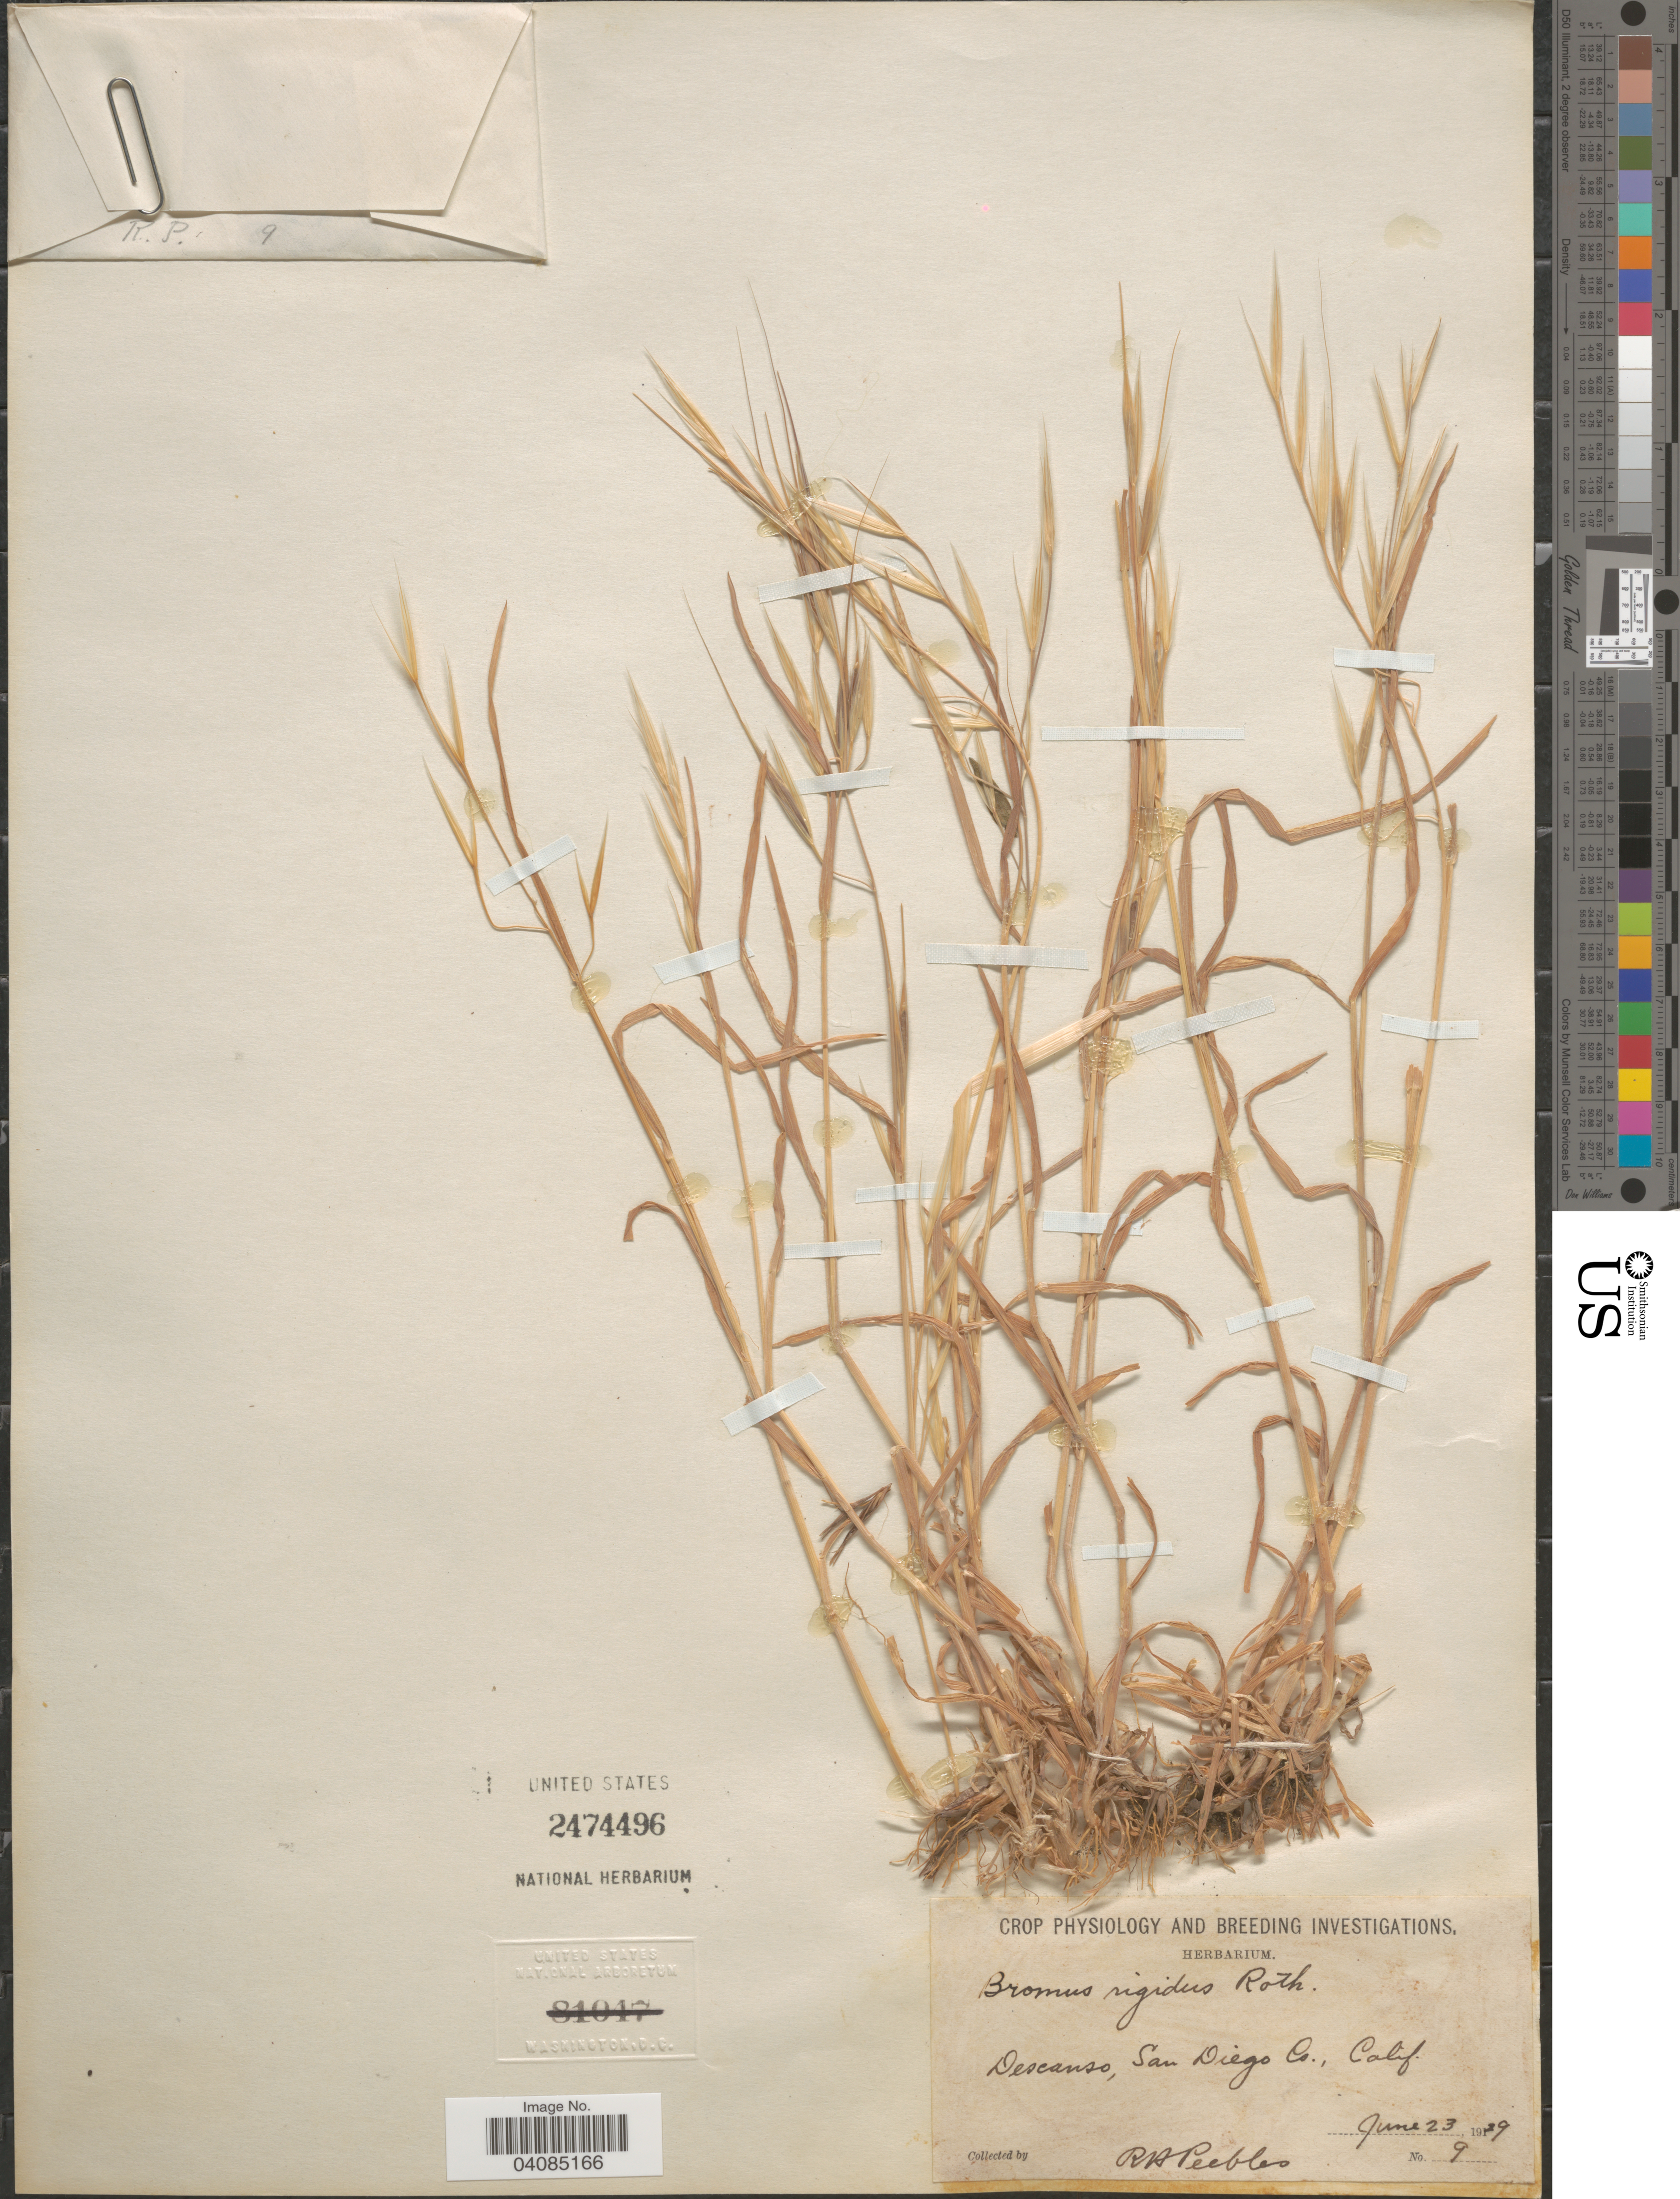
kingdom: Plantae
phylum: Tracheophyta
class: Liliopsida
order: Poales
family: Poaceae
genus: Bromus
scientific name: Bromus rigidus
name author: Roth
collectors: R. H. Peebles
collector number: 9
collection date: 1929-06-23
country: United States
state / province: California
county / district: San Diego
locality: Descanso, San Diego Co.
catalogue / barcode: US 2474496